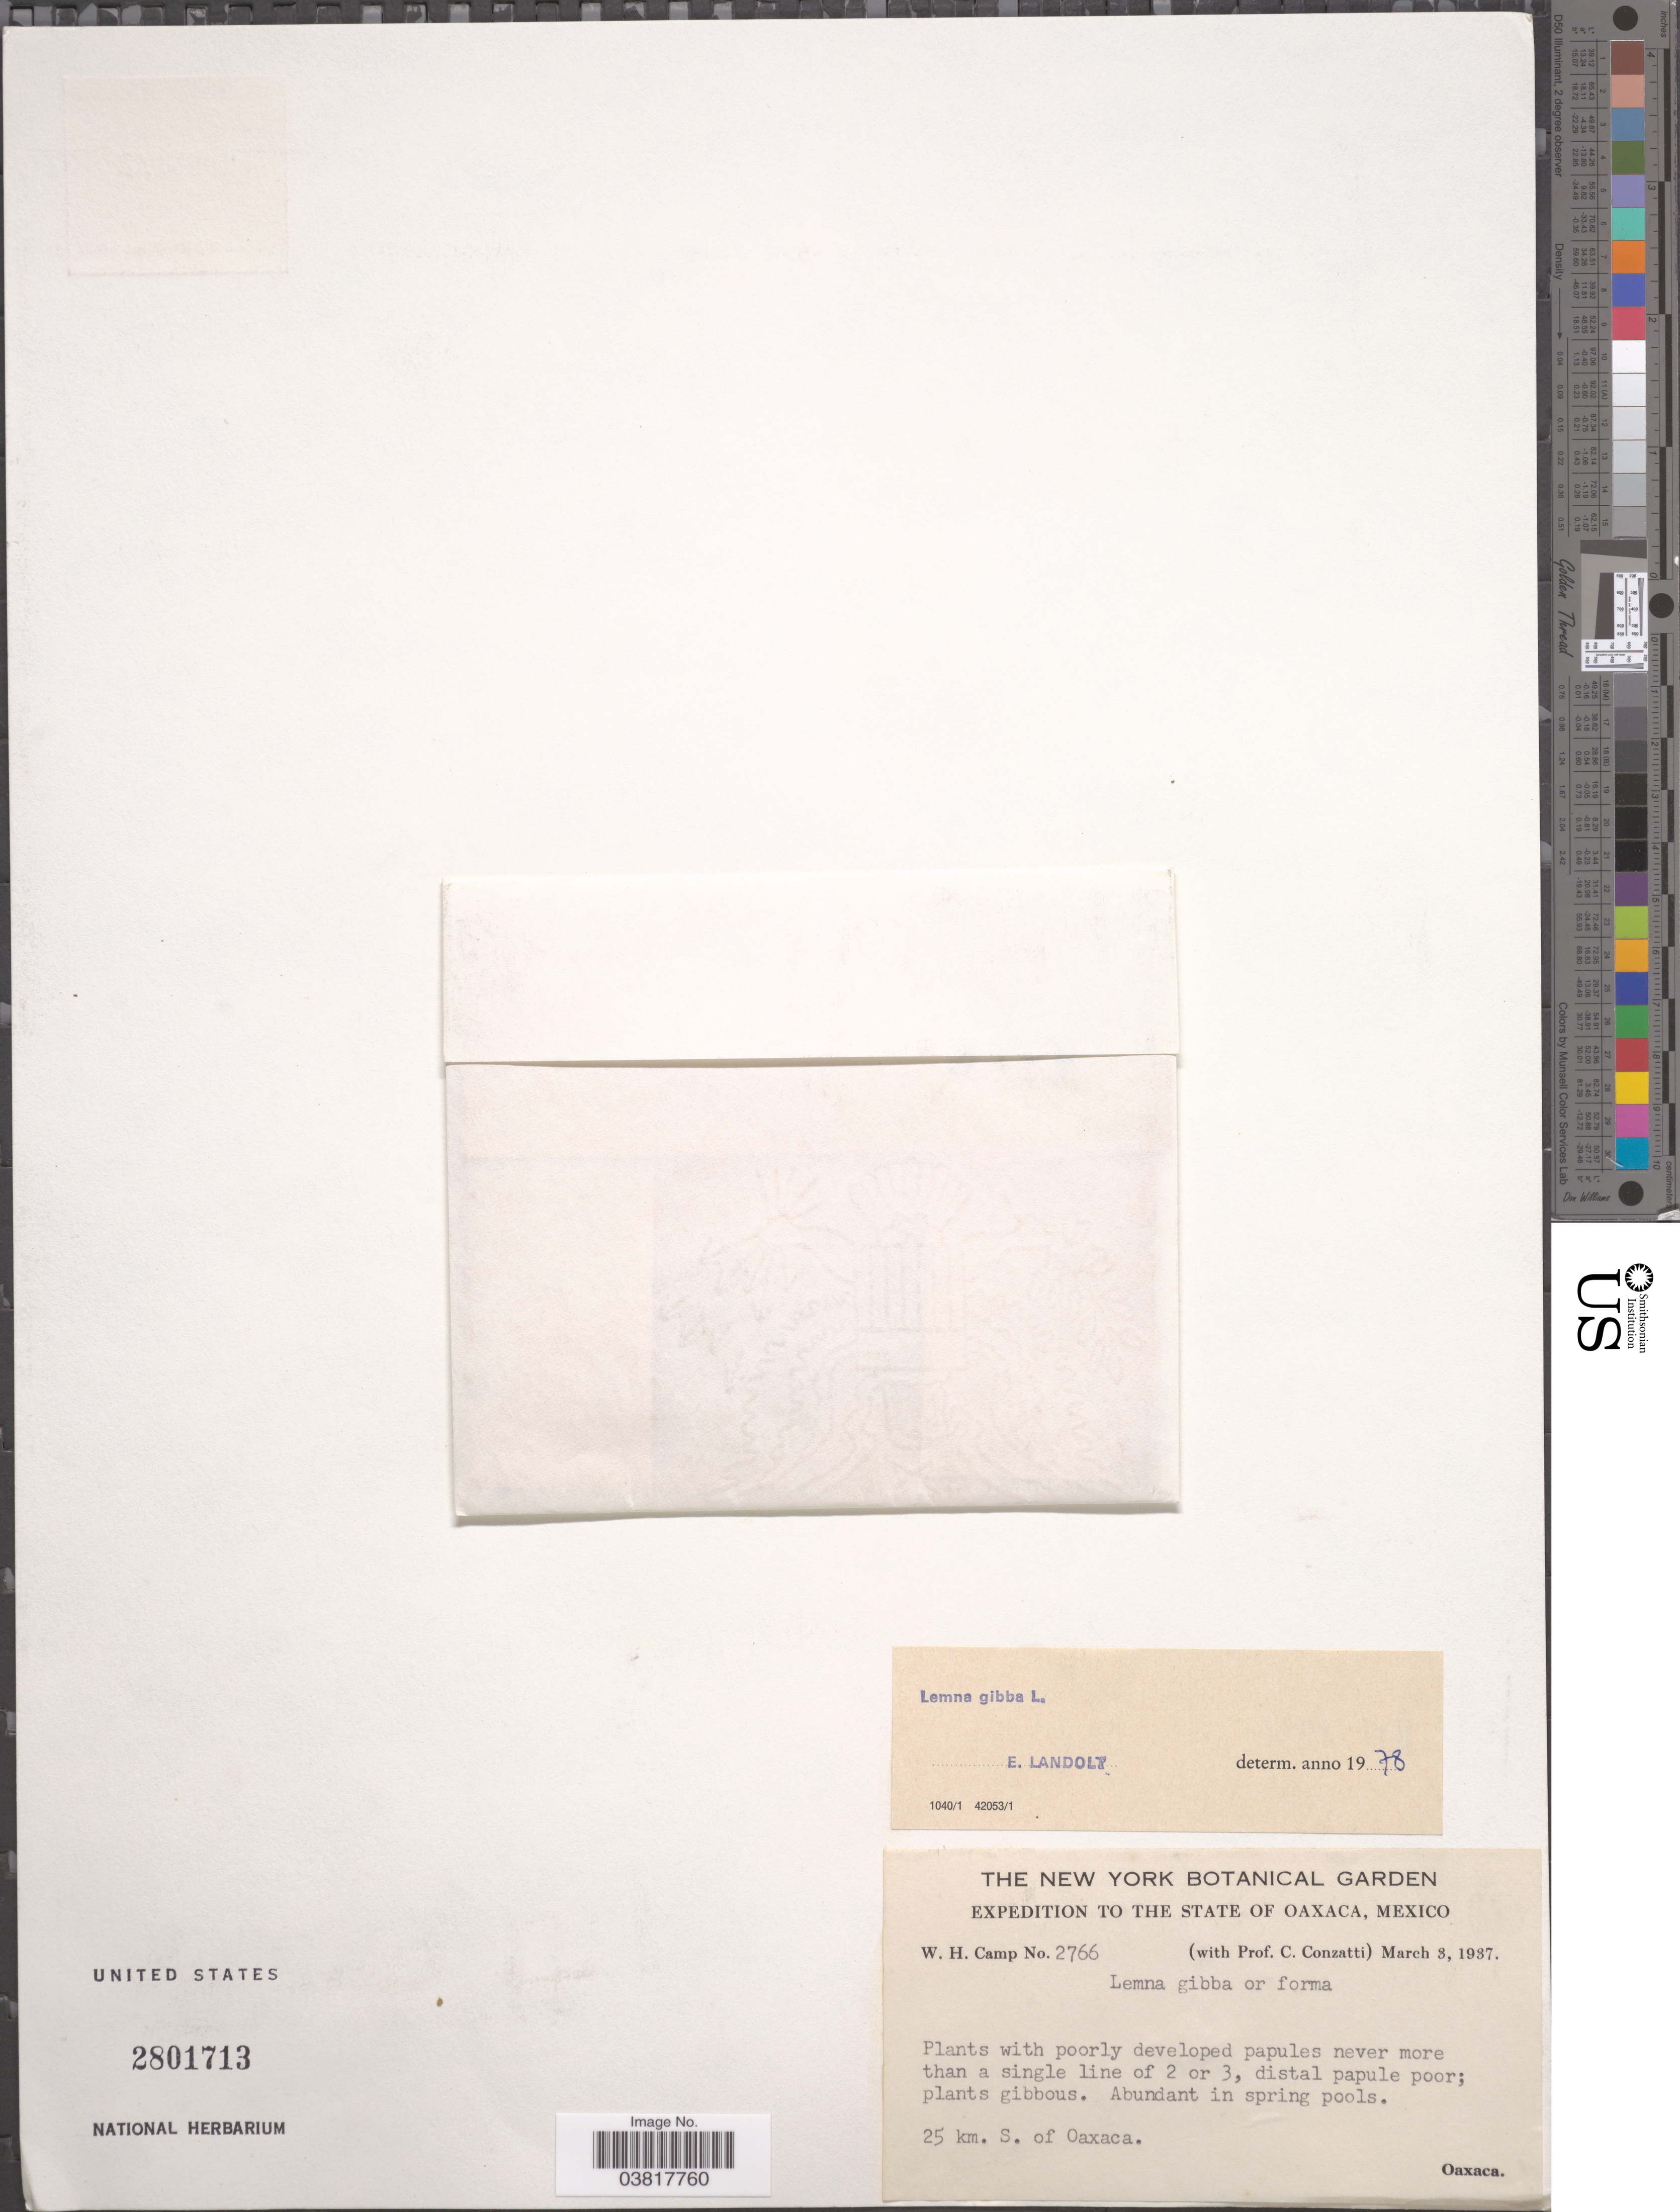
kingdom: Plantae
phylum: Tracheophyta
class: Liliopsida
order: Alismatales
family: Araceae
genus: Lemna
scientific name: Lemna gibba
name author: L.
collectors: W. H. Camp & C. Conzatti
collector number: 2766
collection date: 1937-03-03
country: Mexico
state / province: Oaxaca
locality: In spring pools. 25 km. S. of Oaxaca.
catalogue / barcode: US 2801713